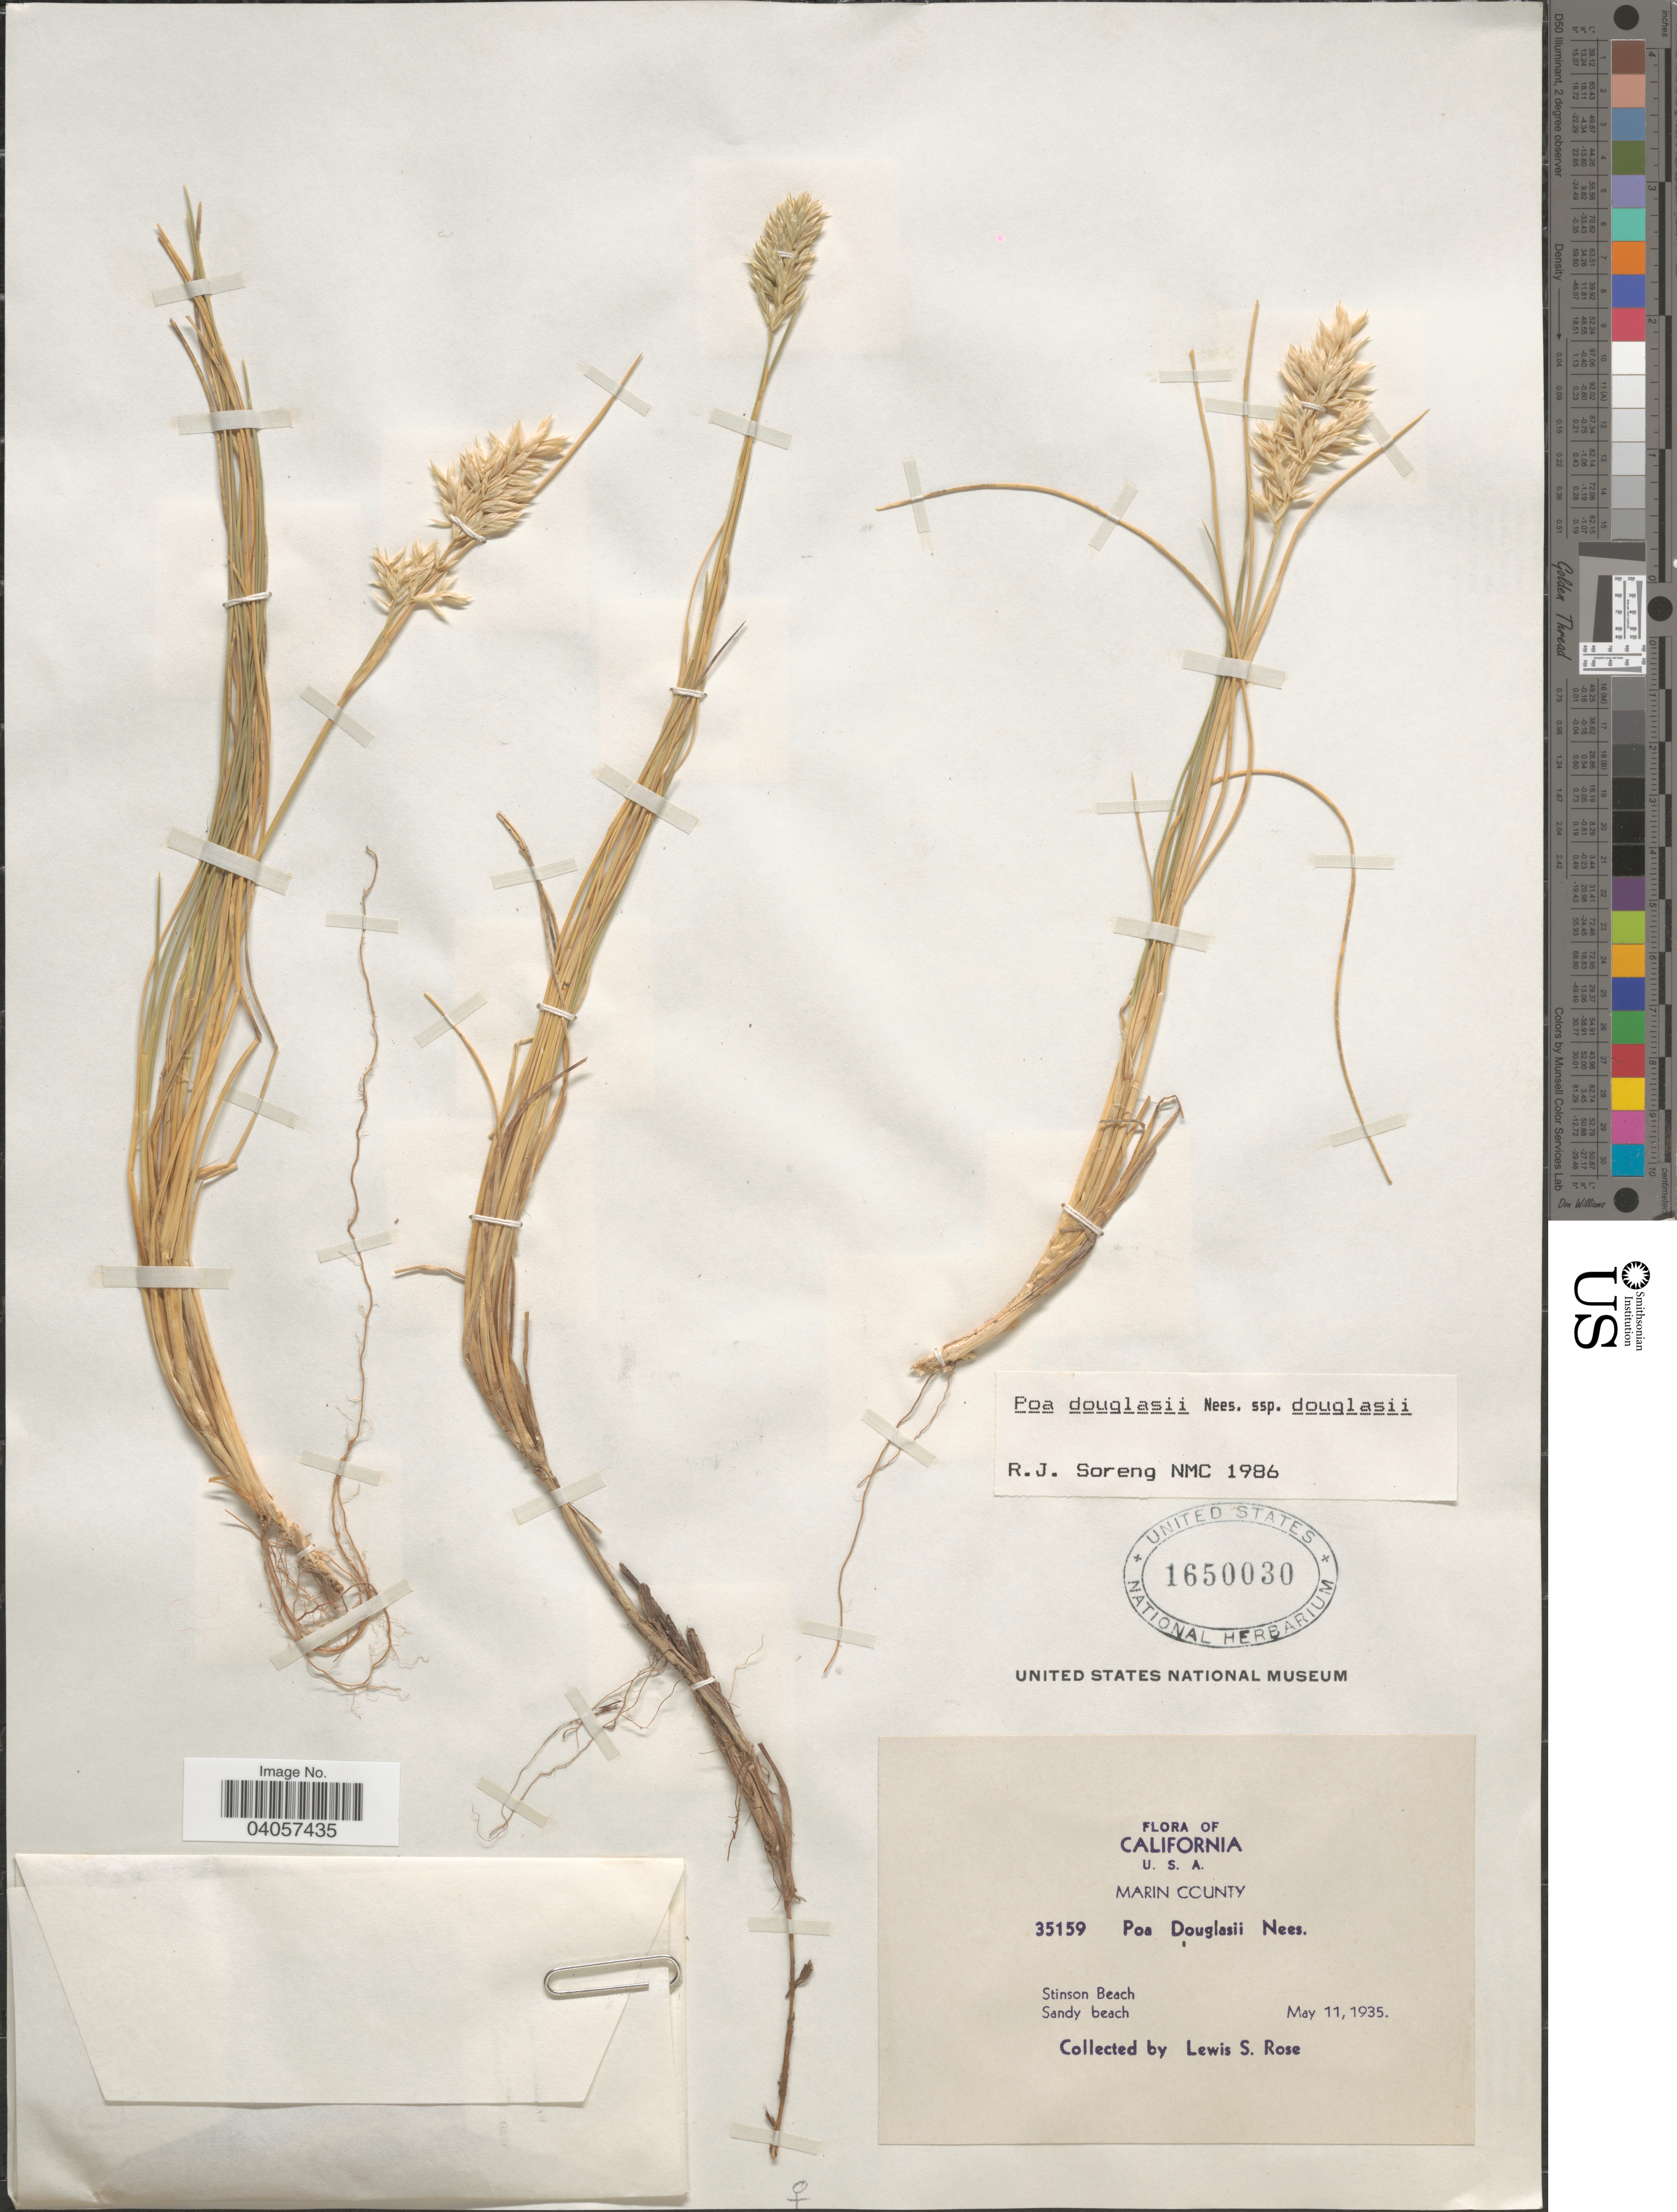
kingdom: Plantae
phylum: Tracheophyta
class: Liliopsida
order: Poales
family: Poaceae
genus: Poa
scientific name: Poa douglasii subsp. douglasii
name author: Nees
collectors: L. S. Rose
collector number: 35159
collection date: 1935-05-11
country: United States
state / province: California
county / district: Marin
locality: Marin County. Stinson Beach. Sandy beach.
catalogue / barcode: US 1650030